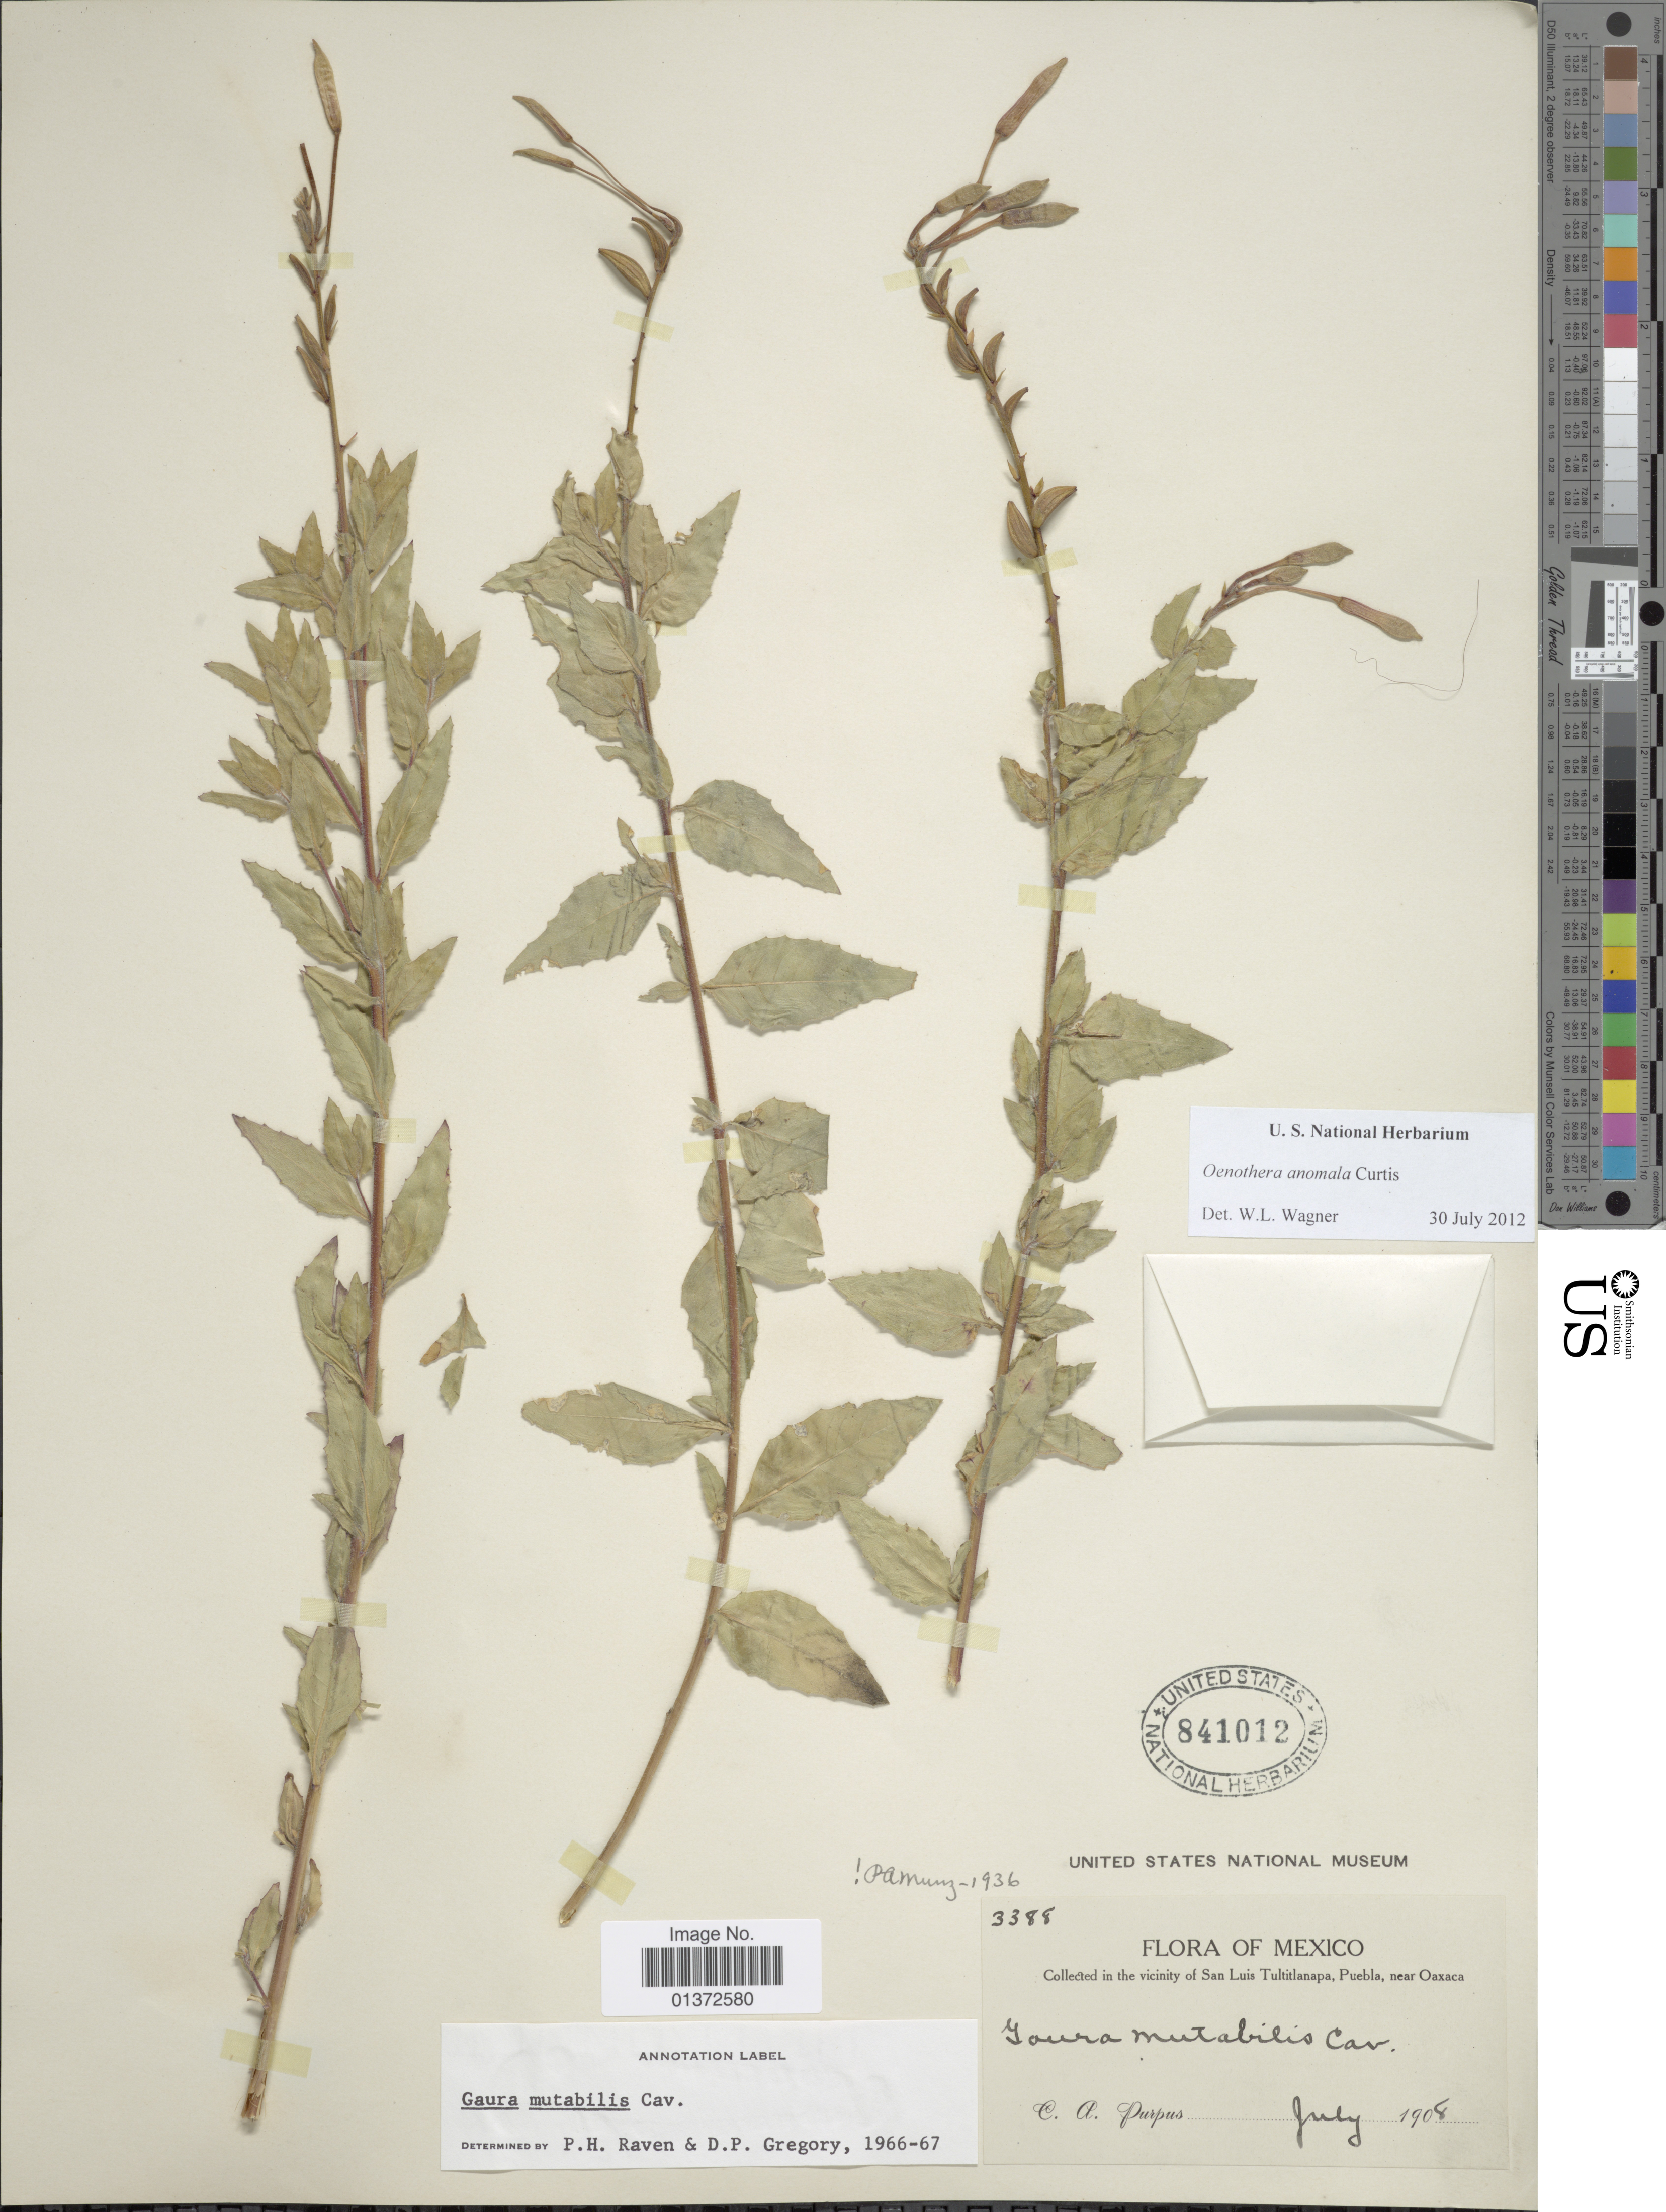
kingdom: Plantae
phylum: Tracheophyta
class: Magnoliopsida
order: Myrtales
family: Onagraceae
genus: Oenothera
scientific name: Oenothera anomala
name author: Curtis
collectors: C. A. Purpus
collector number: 3388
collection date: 1908-07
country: Mexico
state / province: Puebla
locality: San Luis Tultitlanapa, near Oaxaca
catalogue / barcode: US 841012